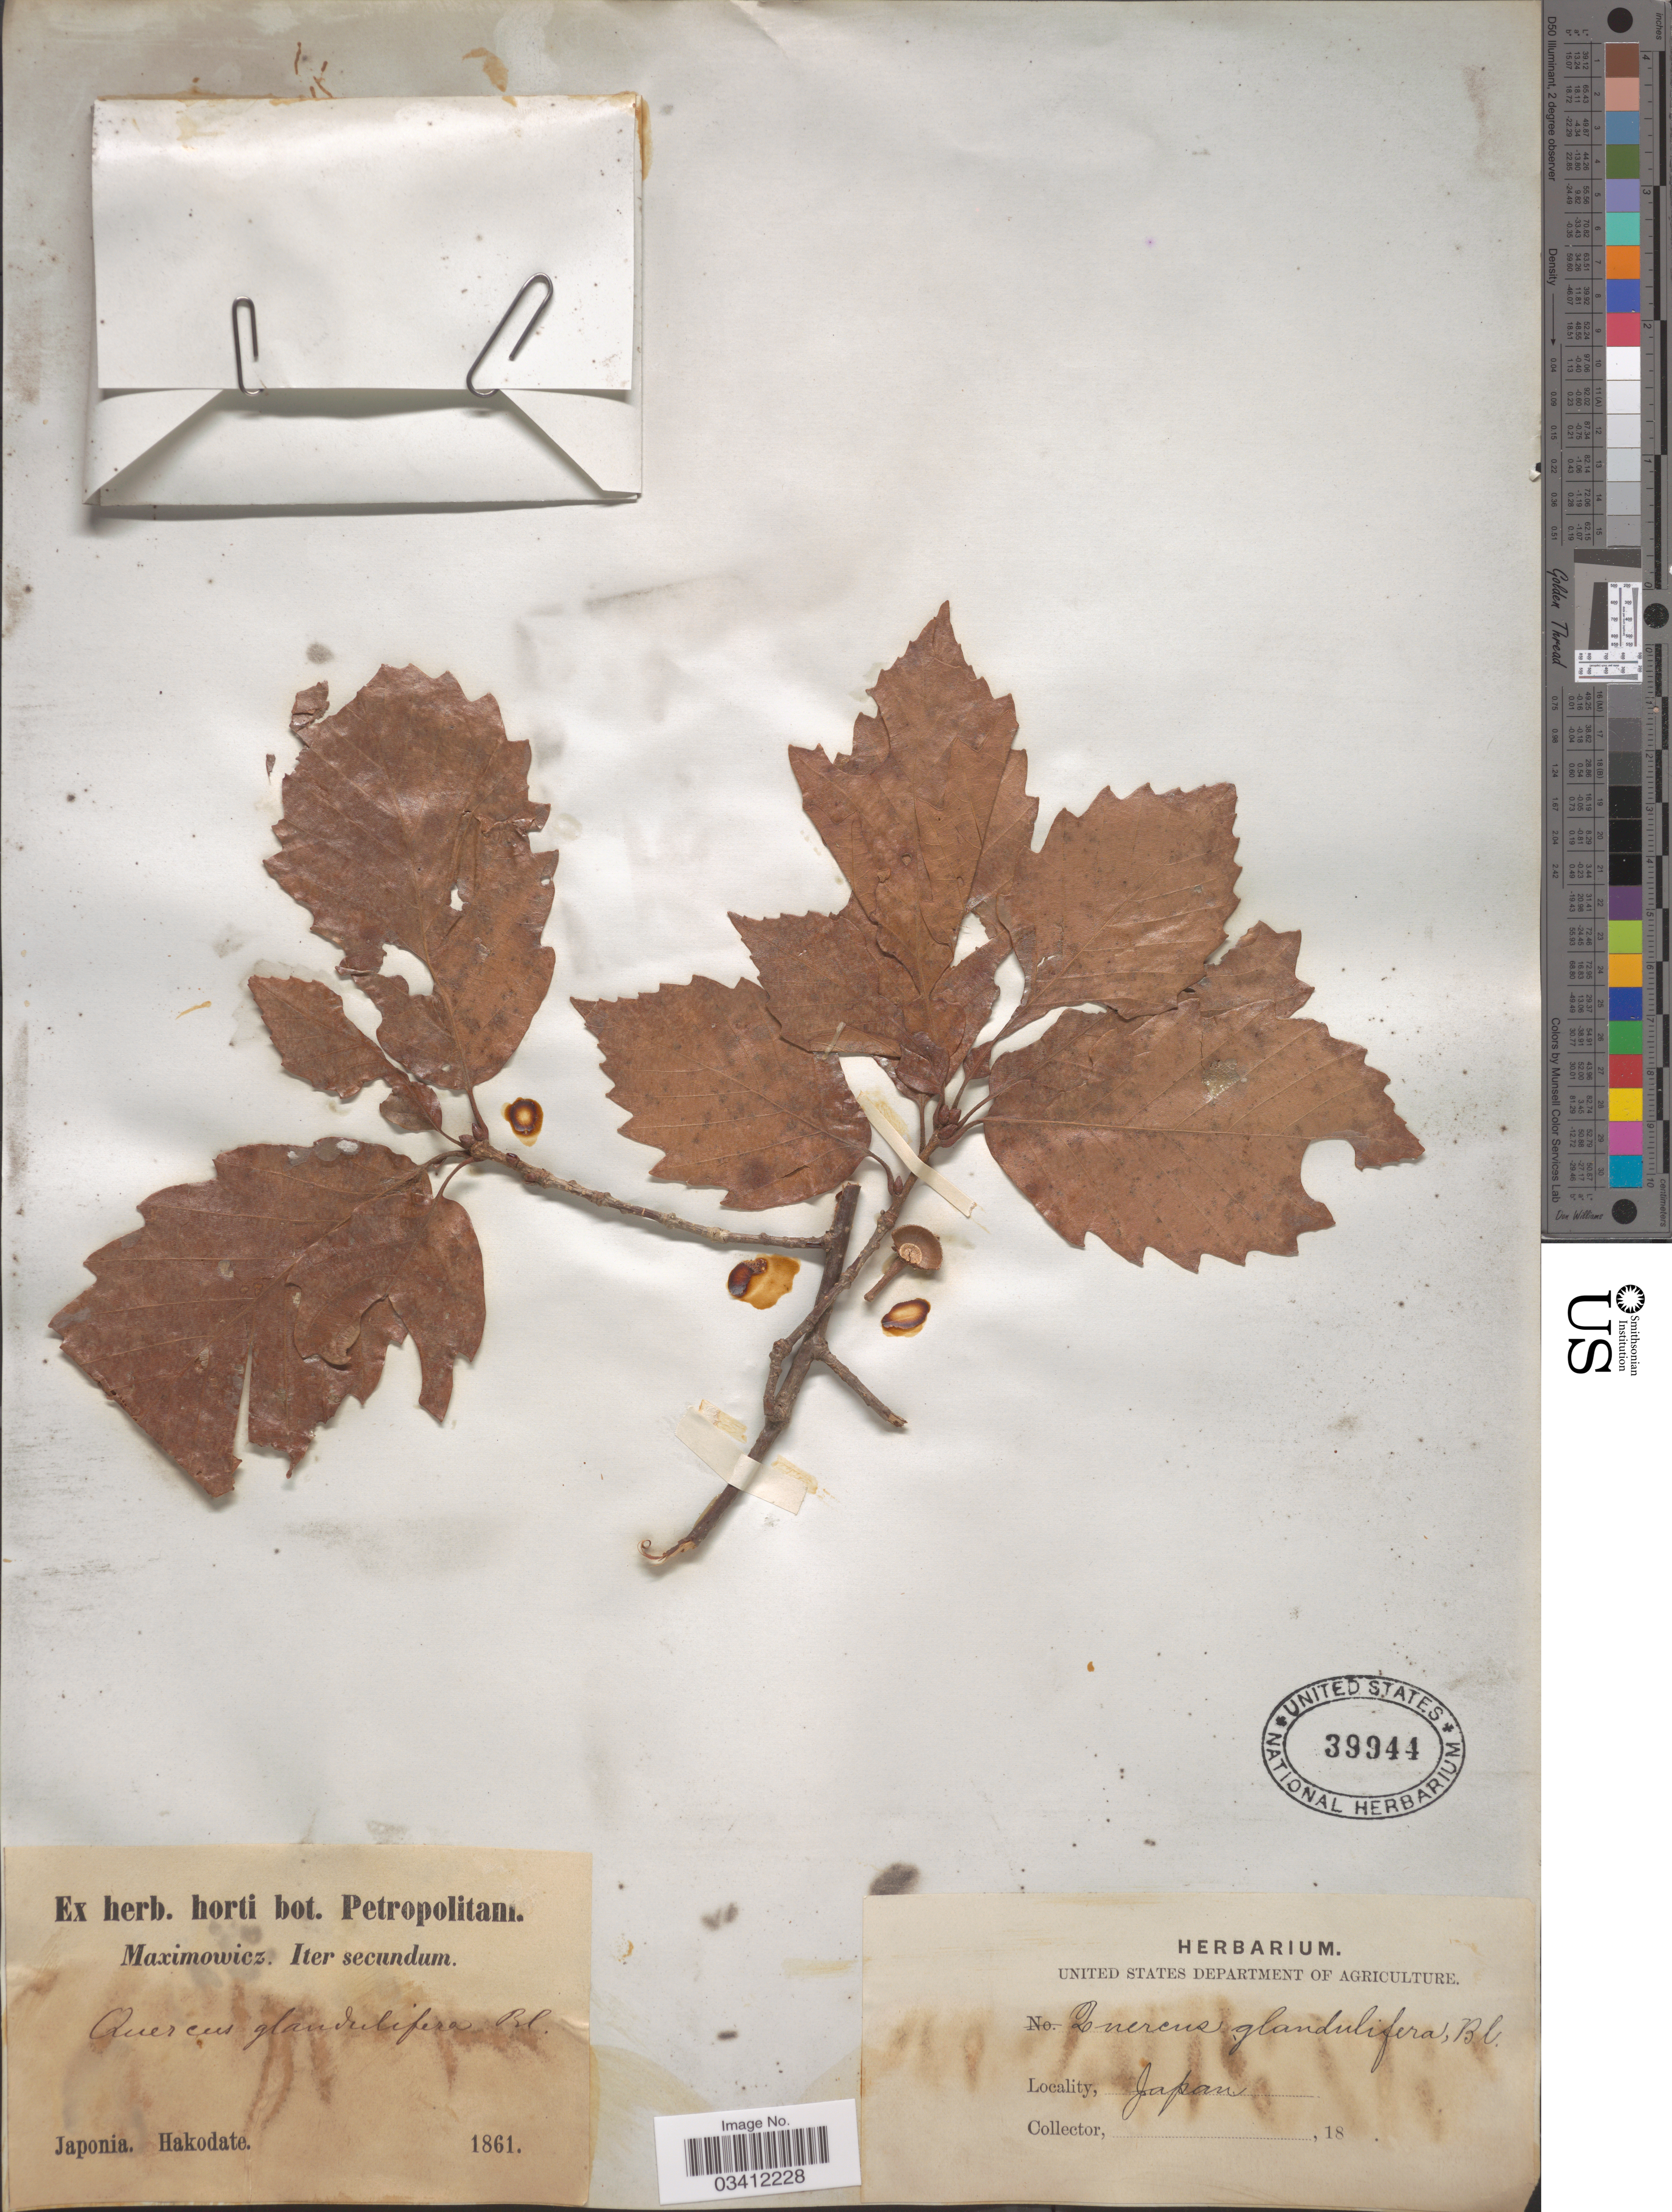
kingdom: Plantae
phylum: Tracheophyta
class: Magnoliopsida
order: Fagales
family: Fagaceae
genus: Quercus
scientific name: Quercus serrata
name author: Thunb.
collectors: -. Maximowicz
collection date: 1861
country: Japan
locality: Hakodate.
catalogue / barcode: US 39944